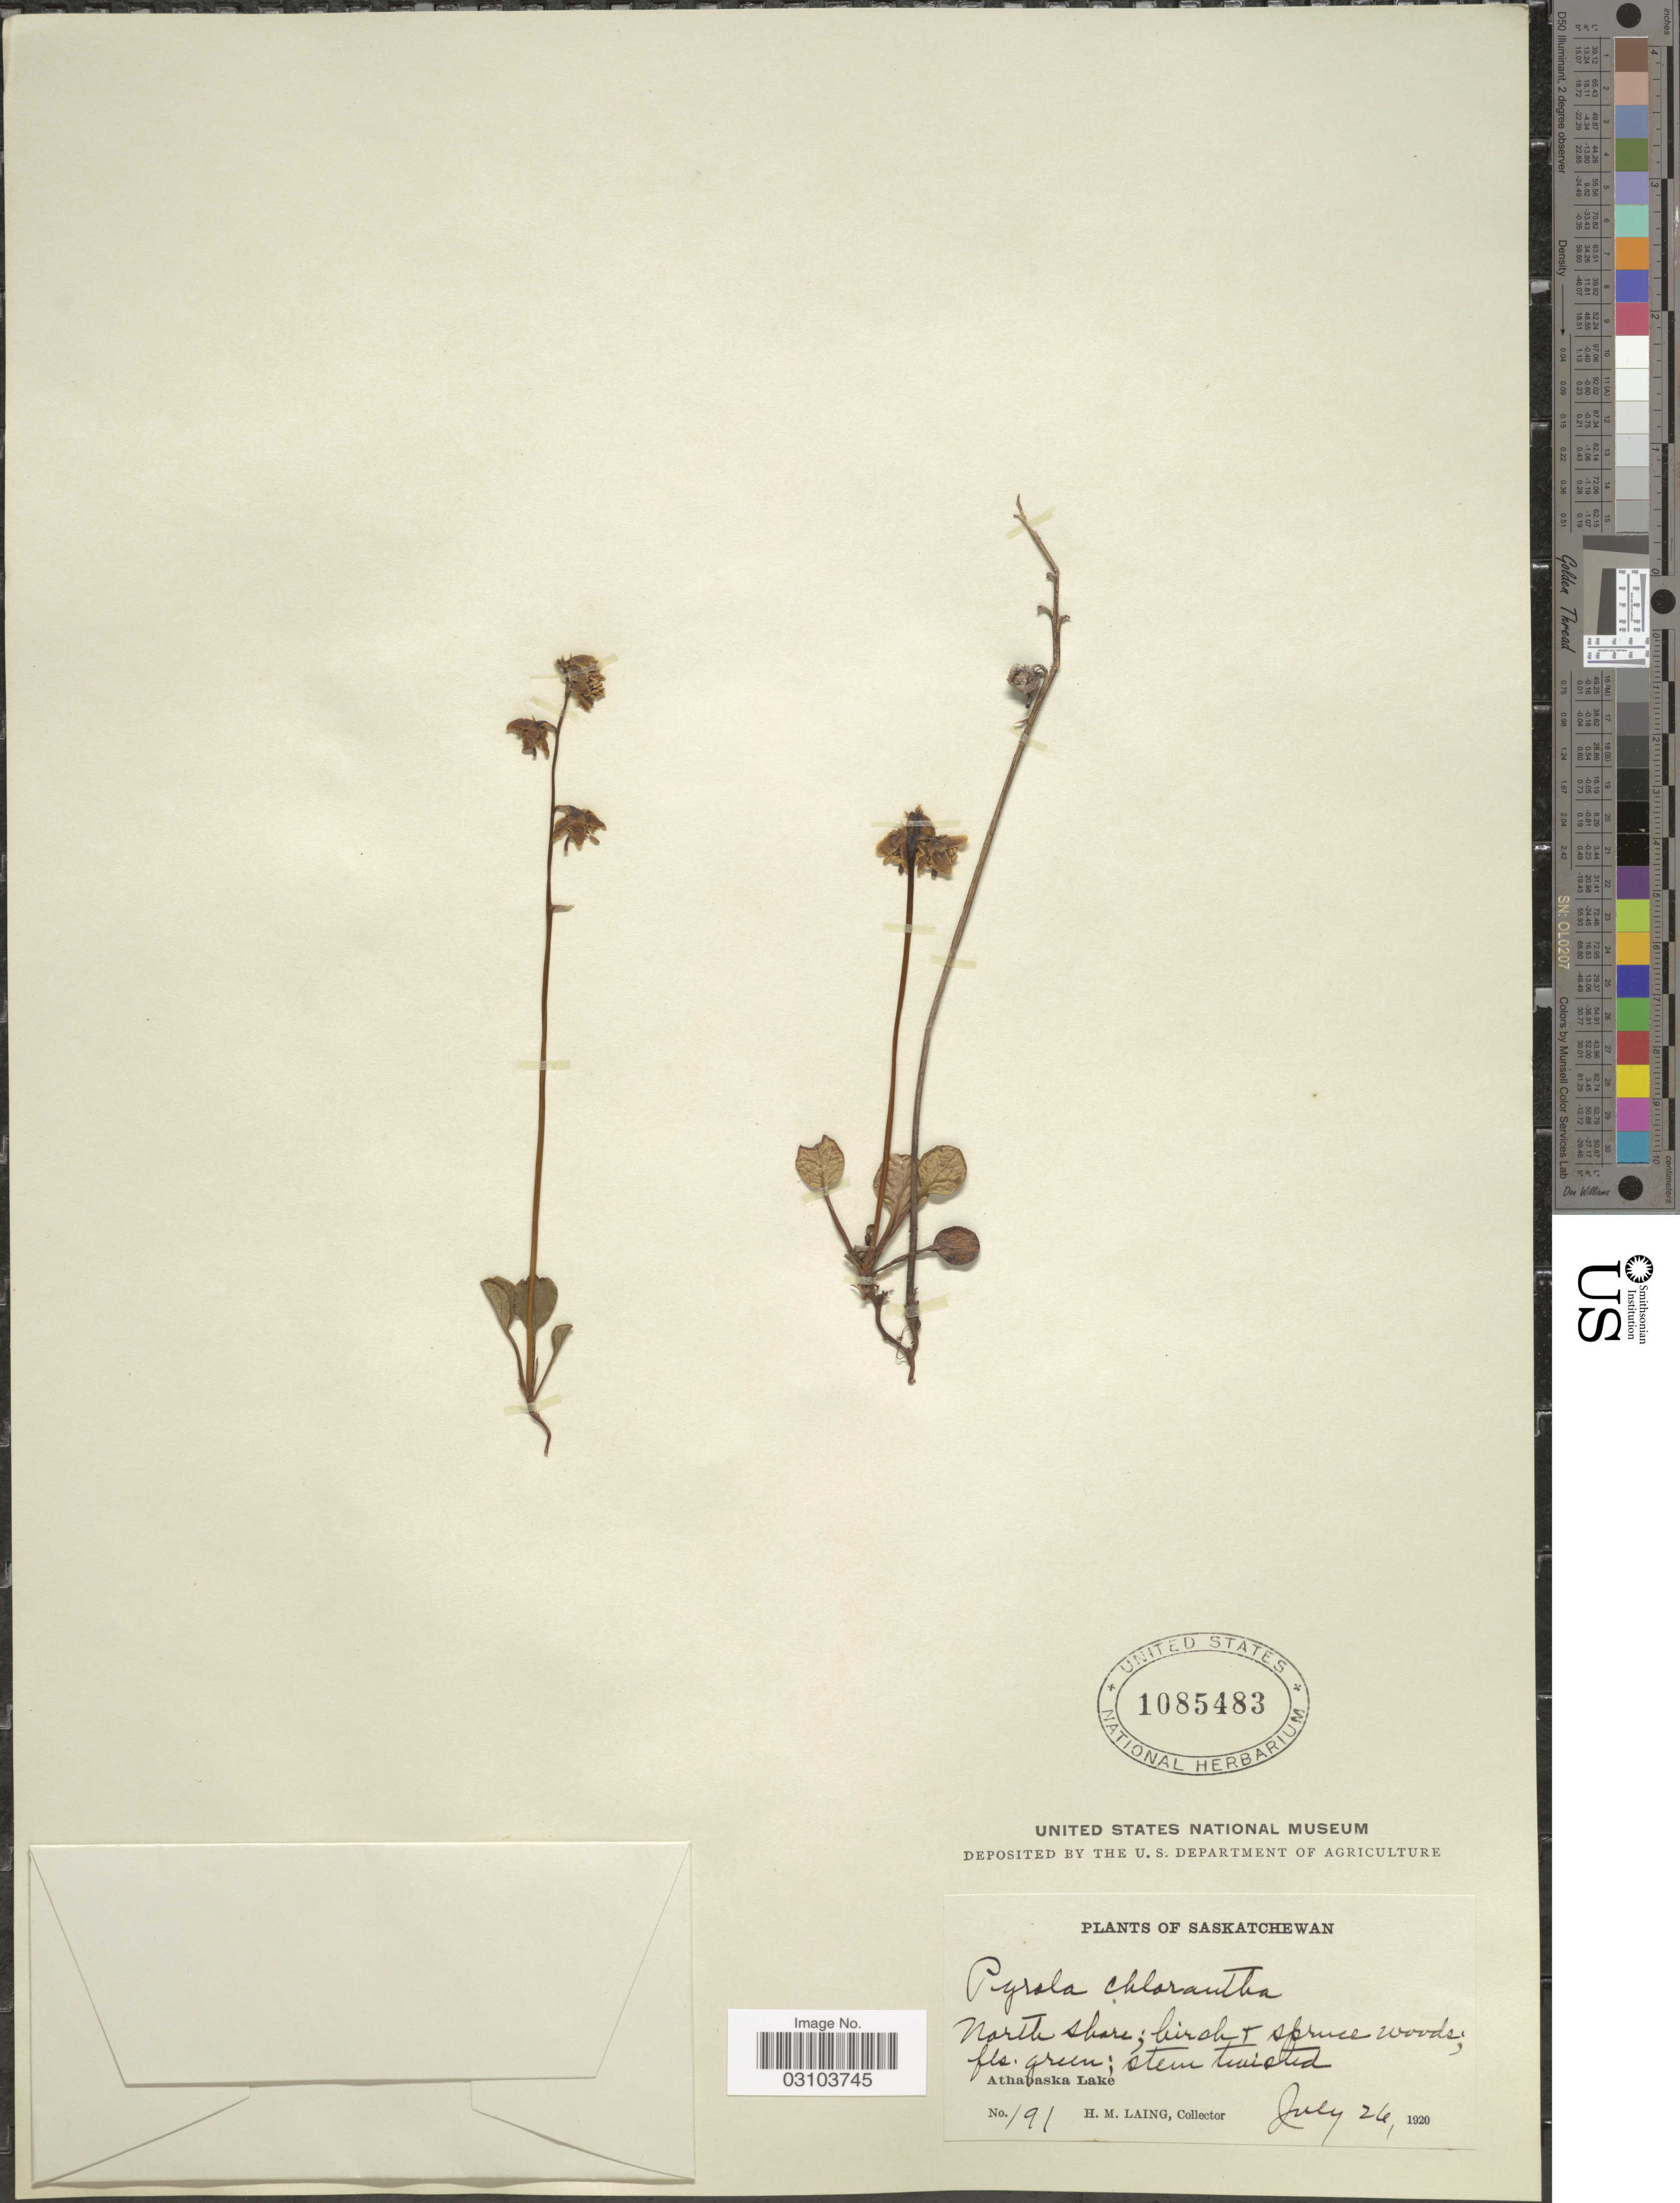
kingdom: Plantae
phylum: Tracheophyta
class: Magnoliopsida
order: Ericales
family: Ericaceae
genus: Pyrola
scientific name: Pyrola chlorantha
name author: Schweigg.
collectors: H. Laing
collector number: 191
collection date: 1920-07-26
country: Canada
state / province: Saskatchewan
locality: Athabaska Lake.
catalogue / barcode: US 1085483